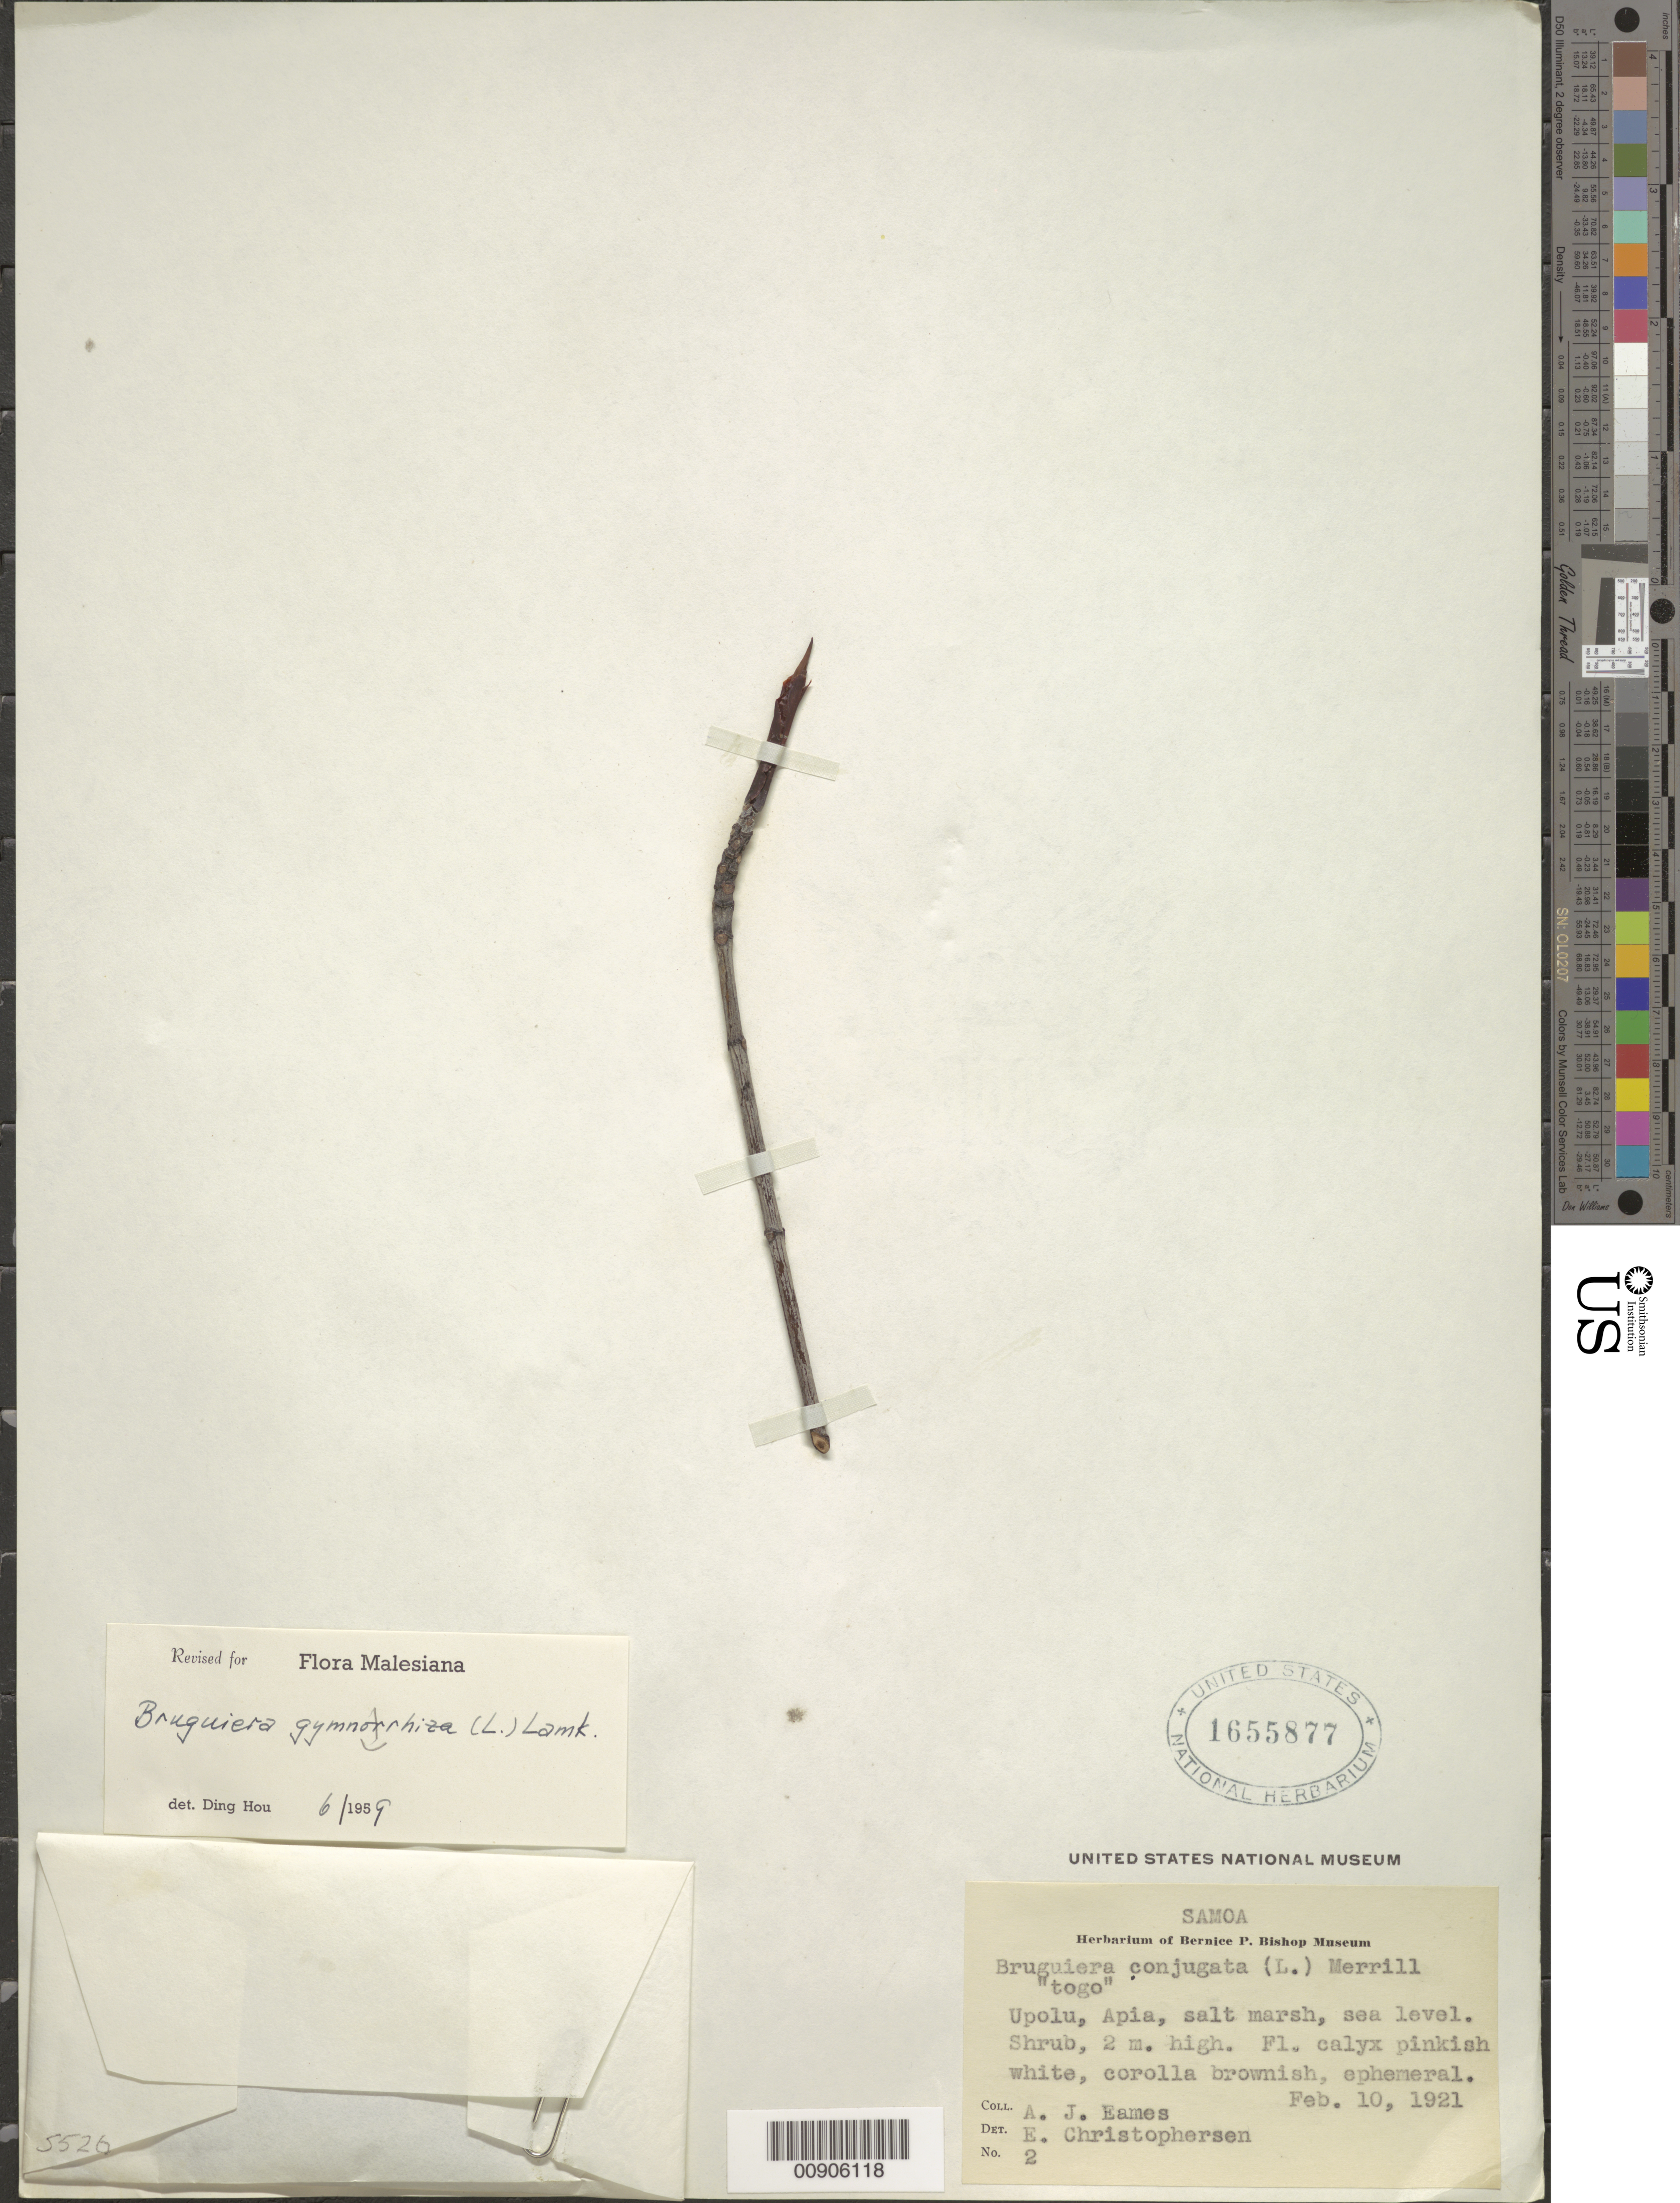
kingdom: Plantae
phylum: Tracheophyta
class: Magnoliopsida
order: Malpighiales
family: Rhizophoraceae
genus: Bruguiera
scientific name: Bruguiera gymnorhiza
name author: (L.) Savigny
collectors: A. J. Eames & E. Christophersen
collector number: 2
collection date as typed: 10 Feb 1921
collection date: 1921-02-10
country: Samoa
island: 'Upolu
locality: Upola, Apia.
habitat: Salt marsh.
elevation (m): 0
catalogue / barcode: US 1655877